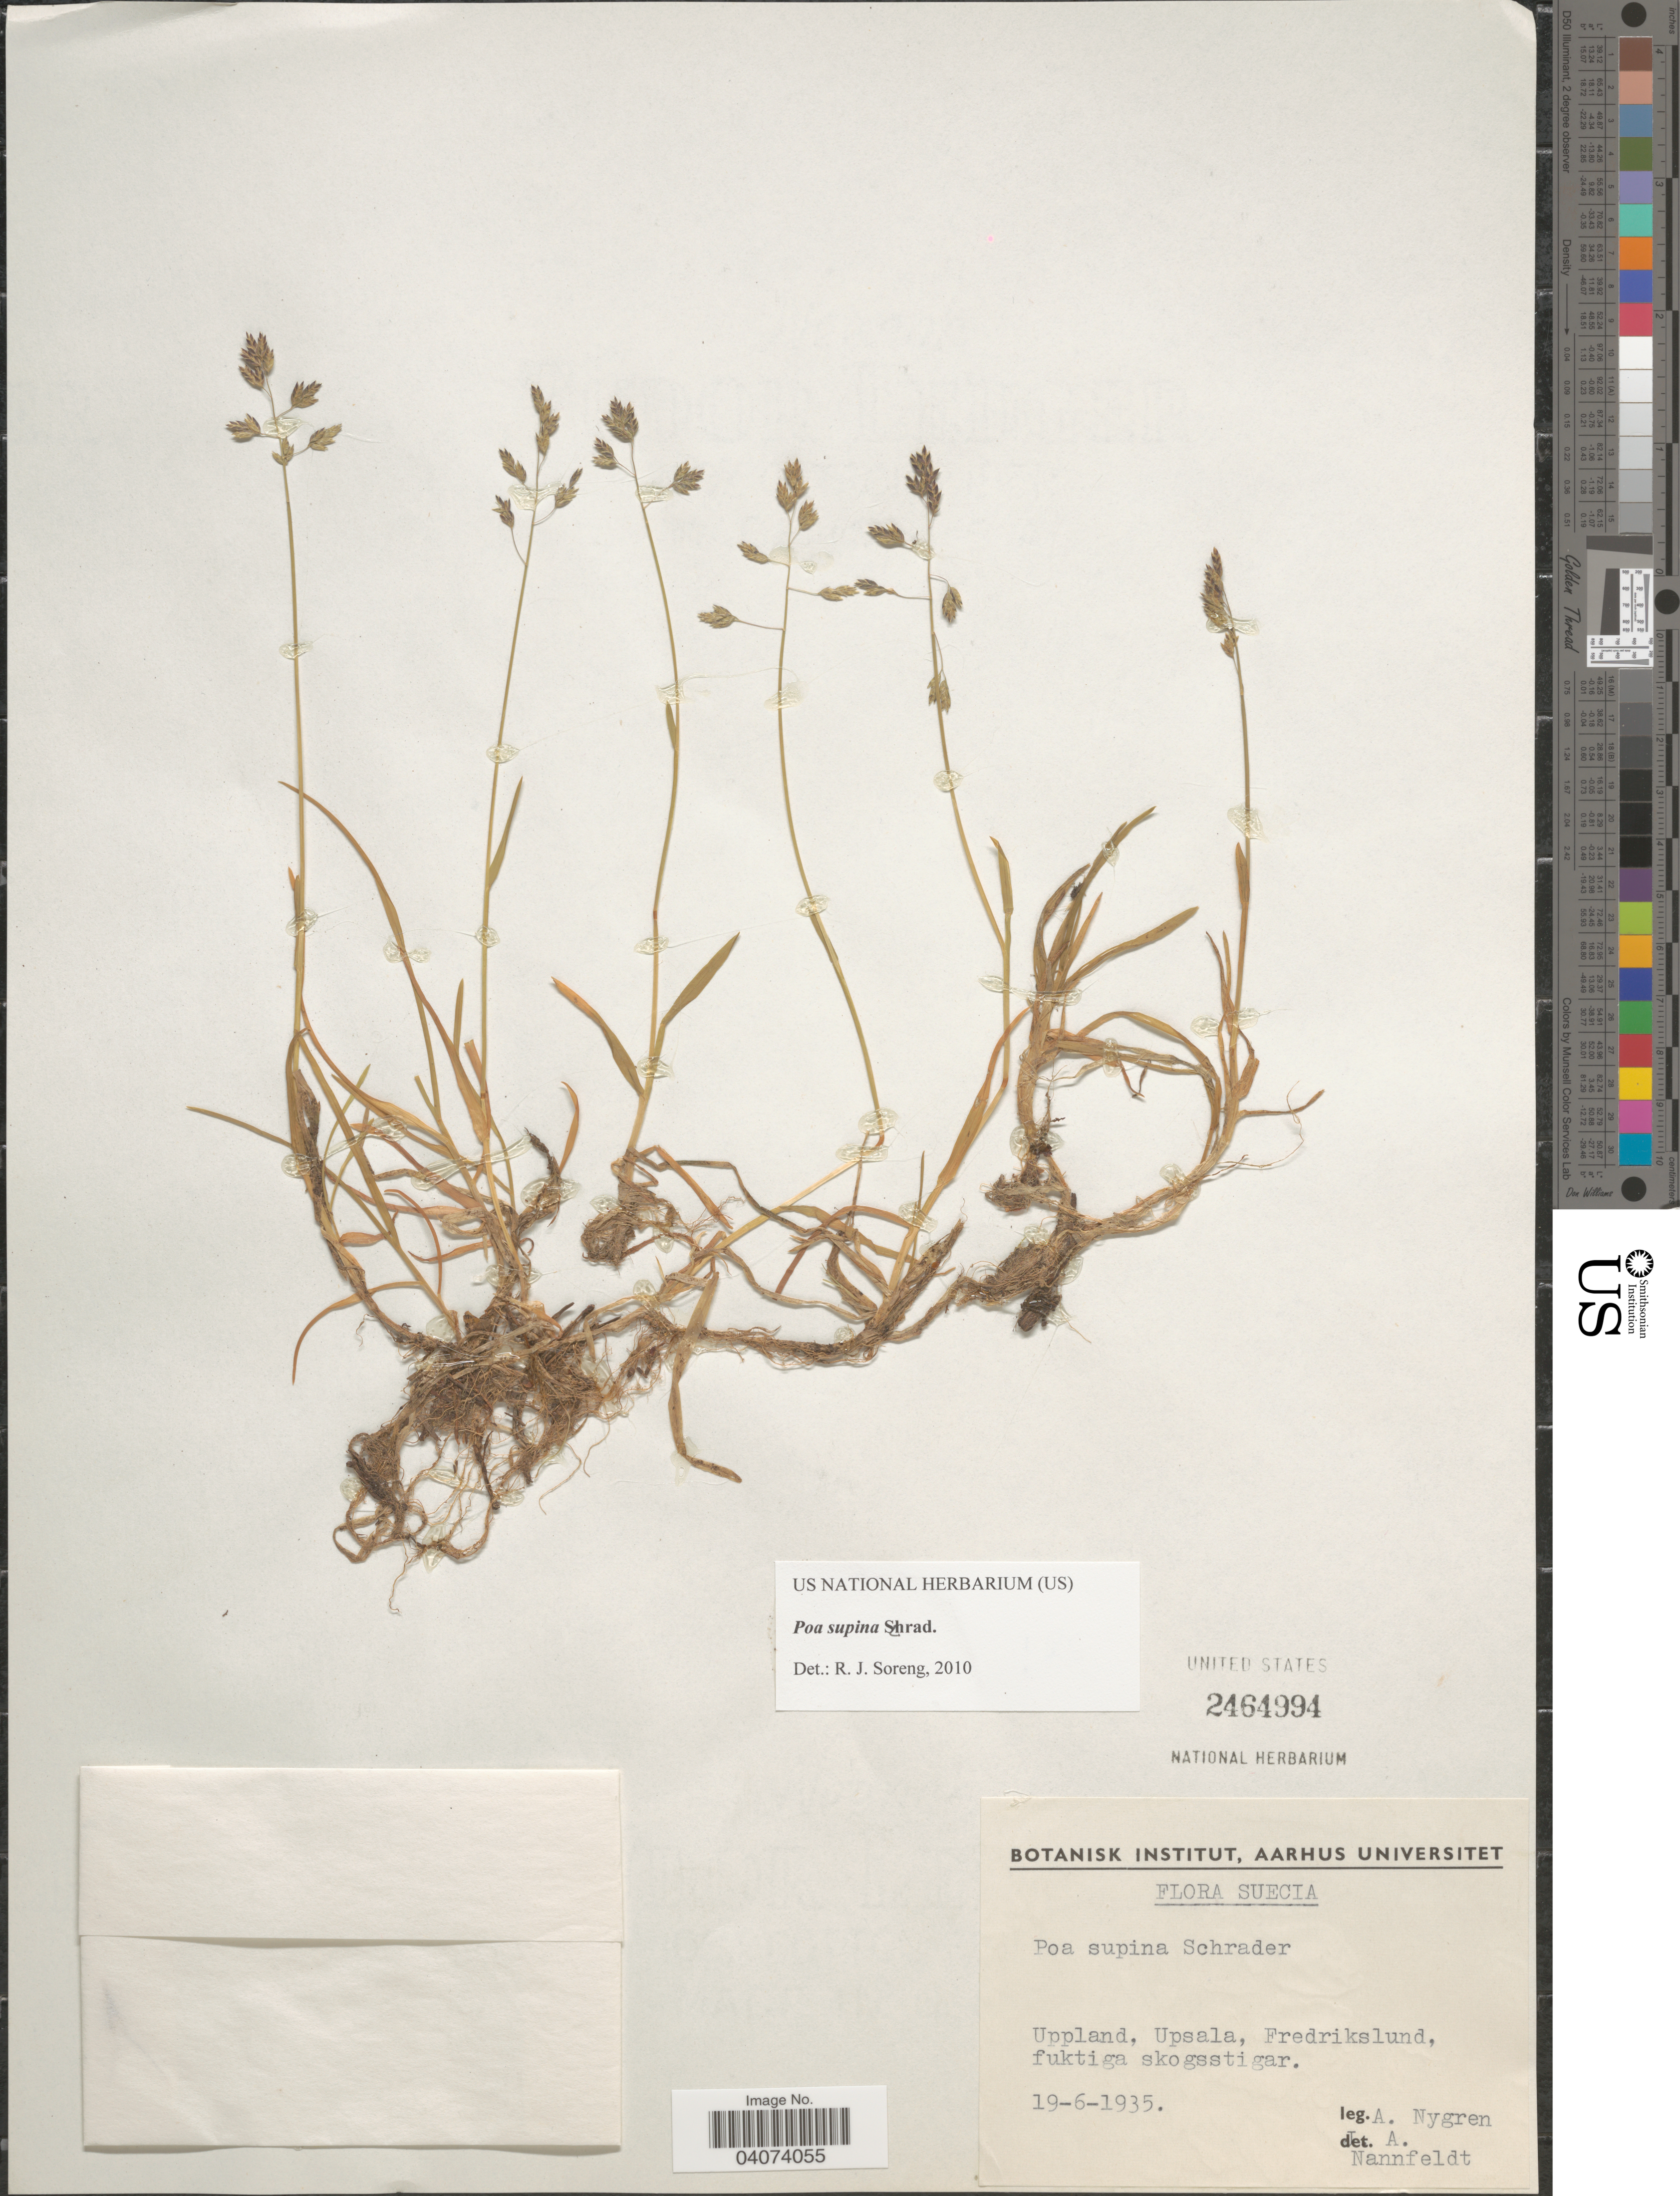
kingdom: Plantae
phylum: Tracheophyta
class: Liliopsida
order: Poales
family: Poaceae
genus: Poa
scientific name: Poa supina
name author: Schrad.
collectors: A. Nygren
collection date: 1935-06-19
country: Sweden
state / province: Uppsala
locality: Uppland, Upsala, Fredrikslund, fuktiga skogsstigar.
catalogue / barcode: US 2464994